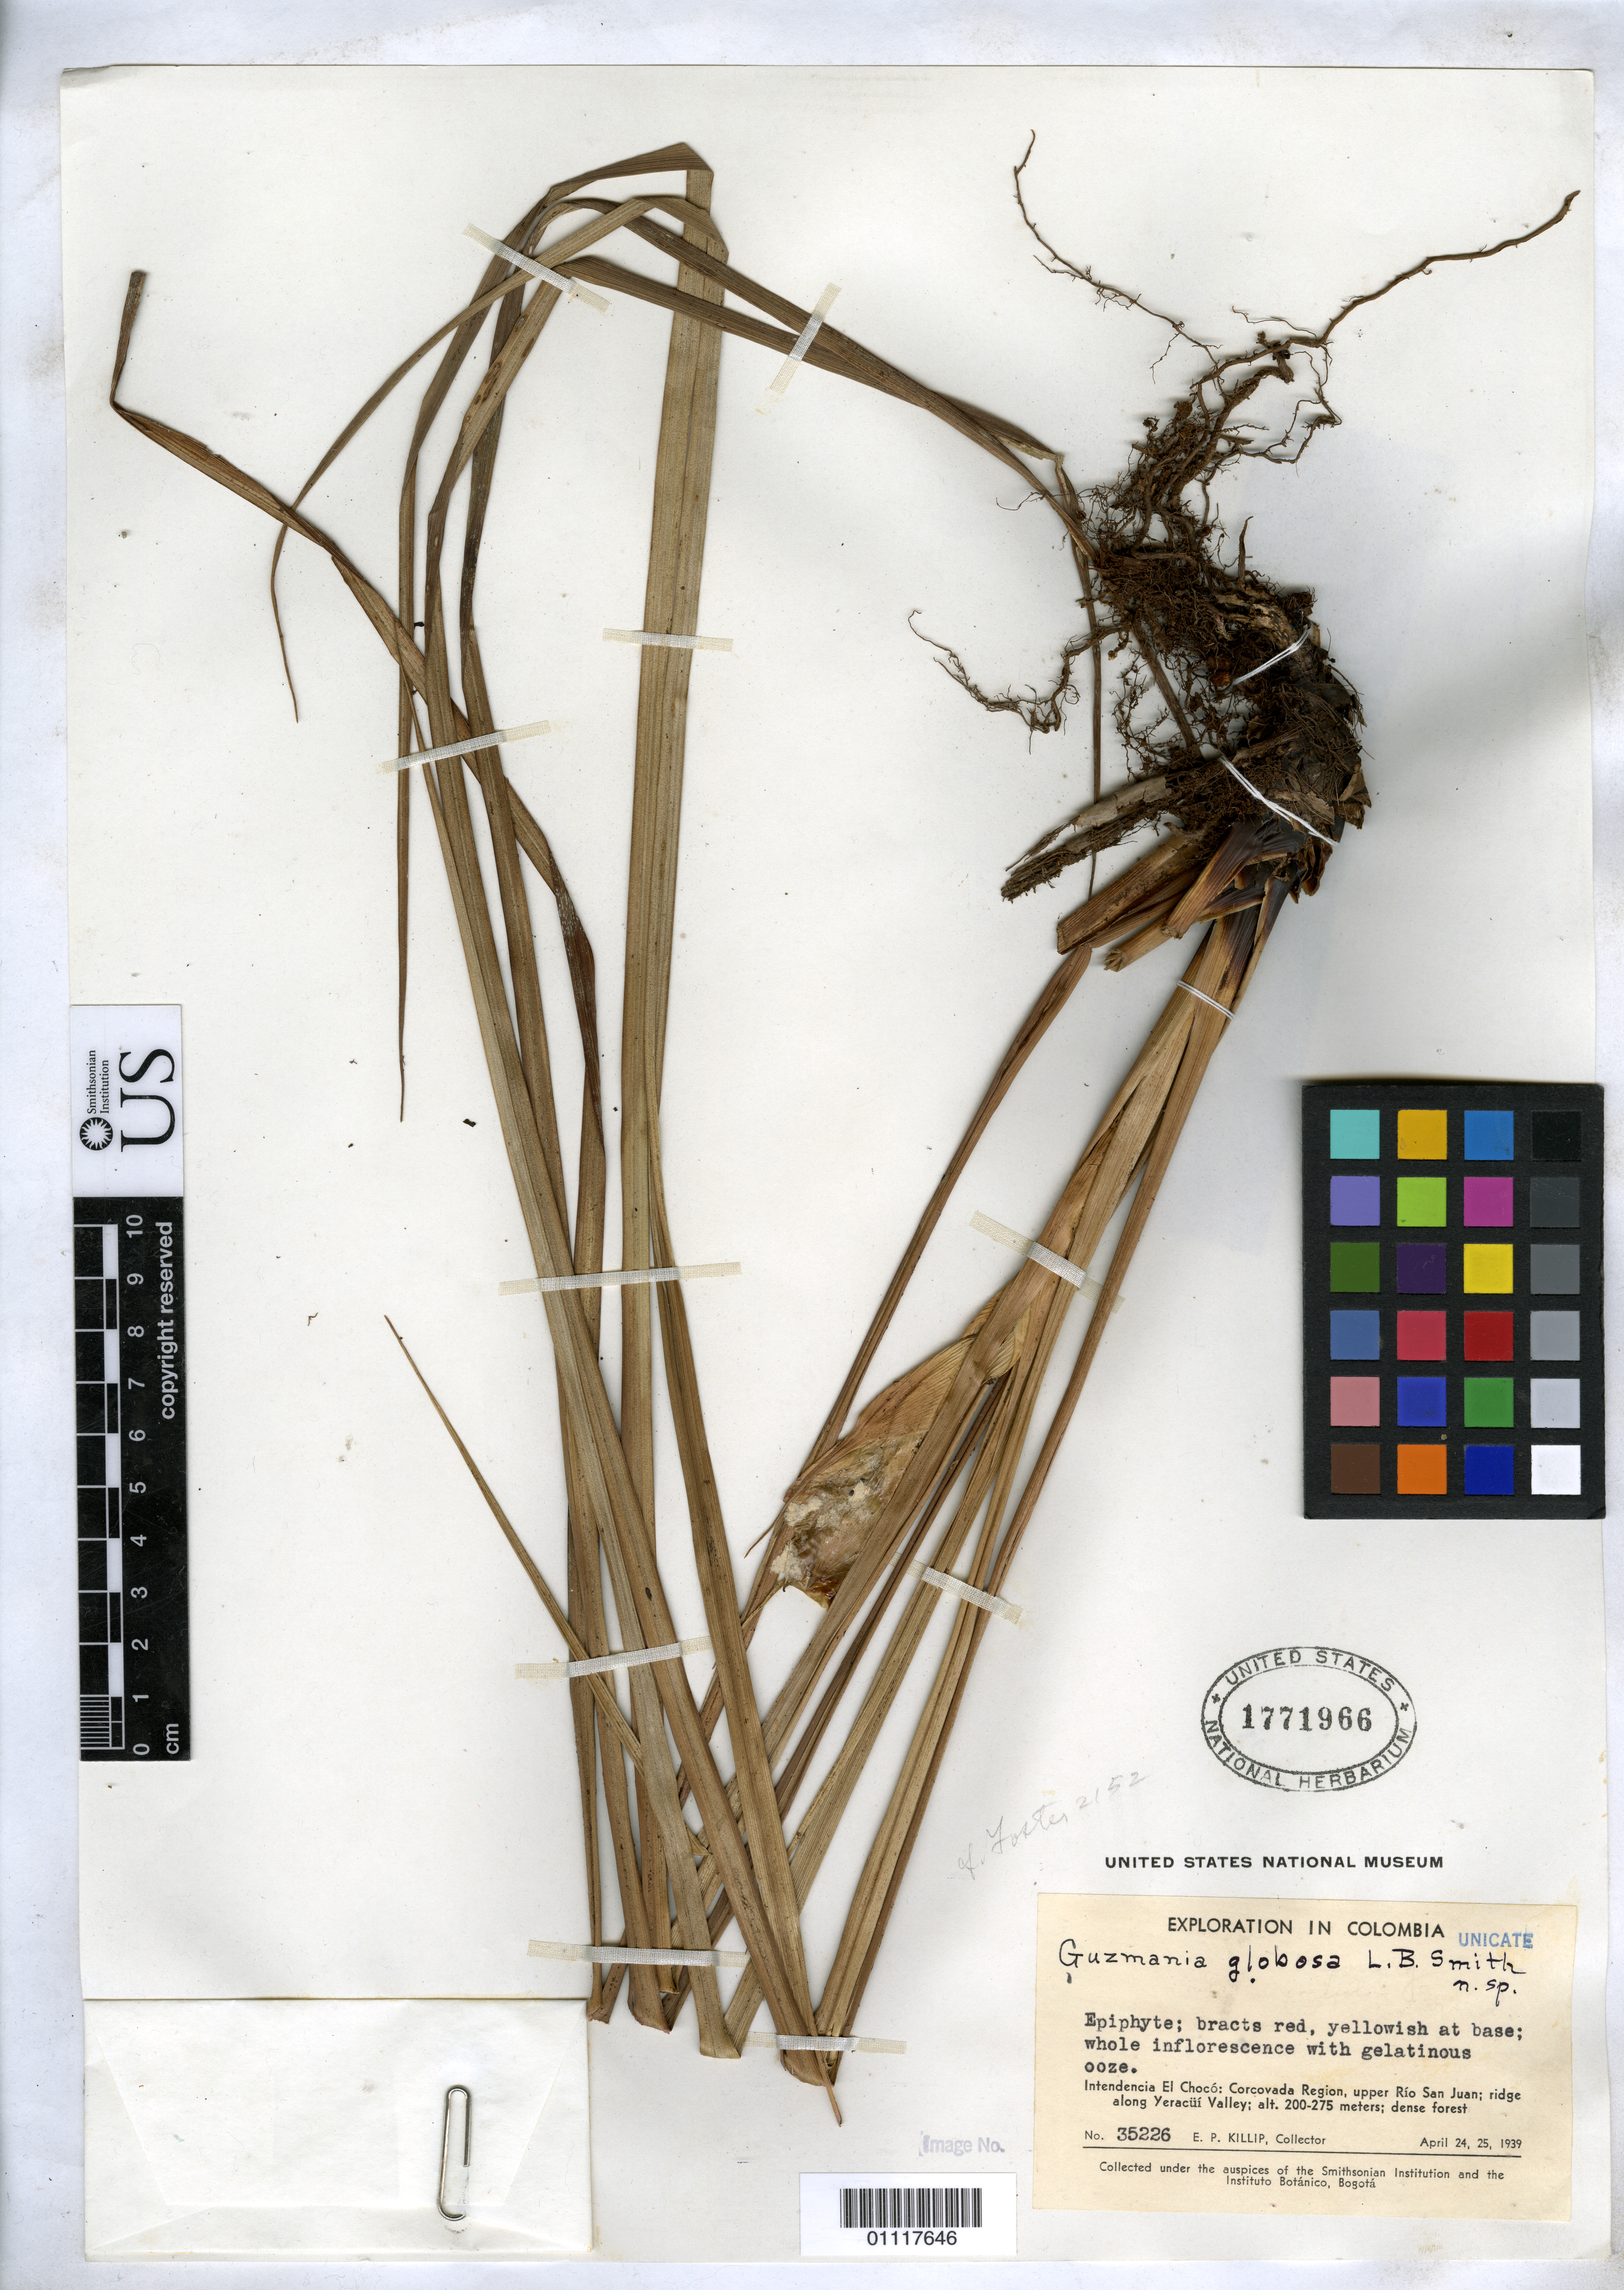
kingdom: Plantae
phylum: Tracheophyta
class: Liliopsida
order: Poales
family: Bromeliaceae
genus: Guzmania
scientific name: Guzmania globosa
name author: L.B. Sm.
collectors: E. P. Killip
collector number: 35226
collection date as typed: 24 Apr 1939 to 25 Apr 1939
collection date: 1939-04-24/1939-04-25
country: Colombia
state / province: Chocó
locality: Corcovada region, Upper Rio San Juan; ridge along Yeracui Valley.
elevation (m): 200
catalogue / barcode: US 1771966